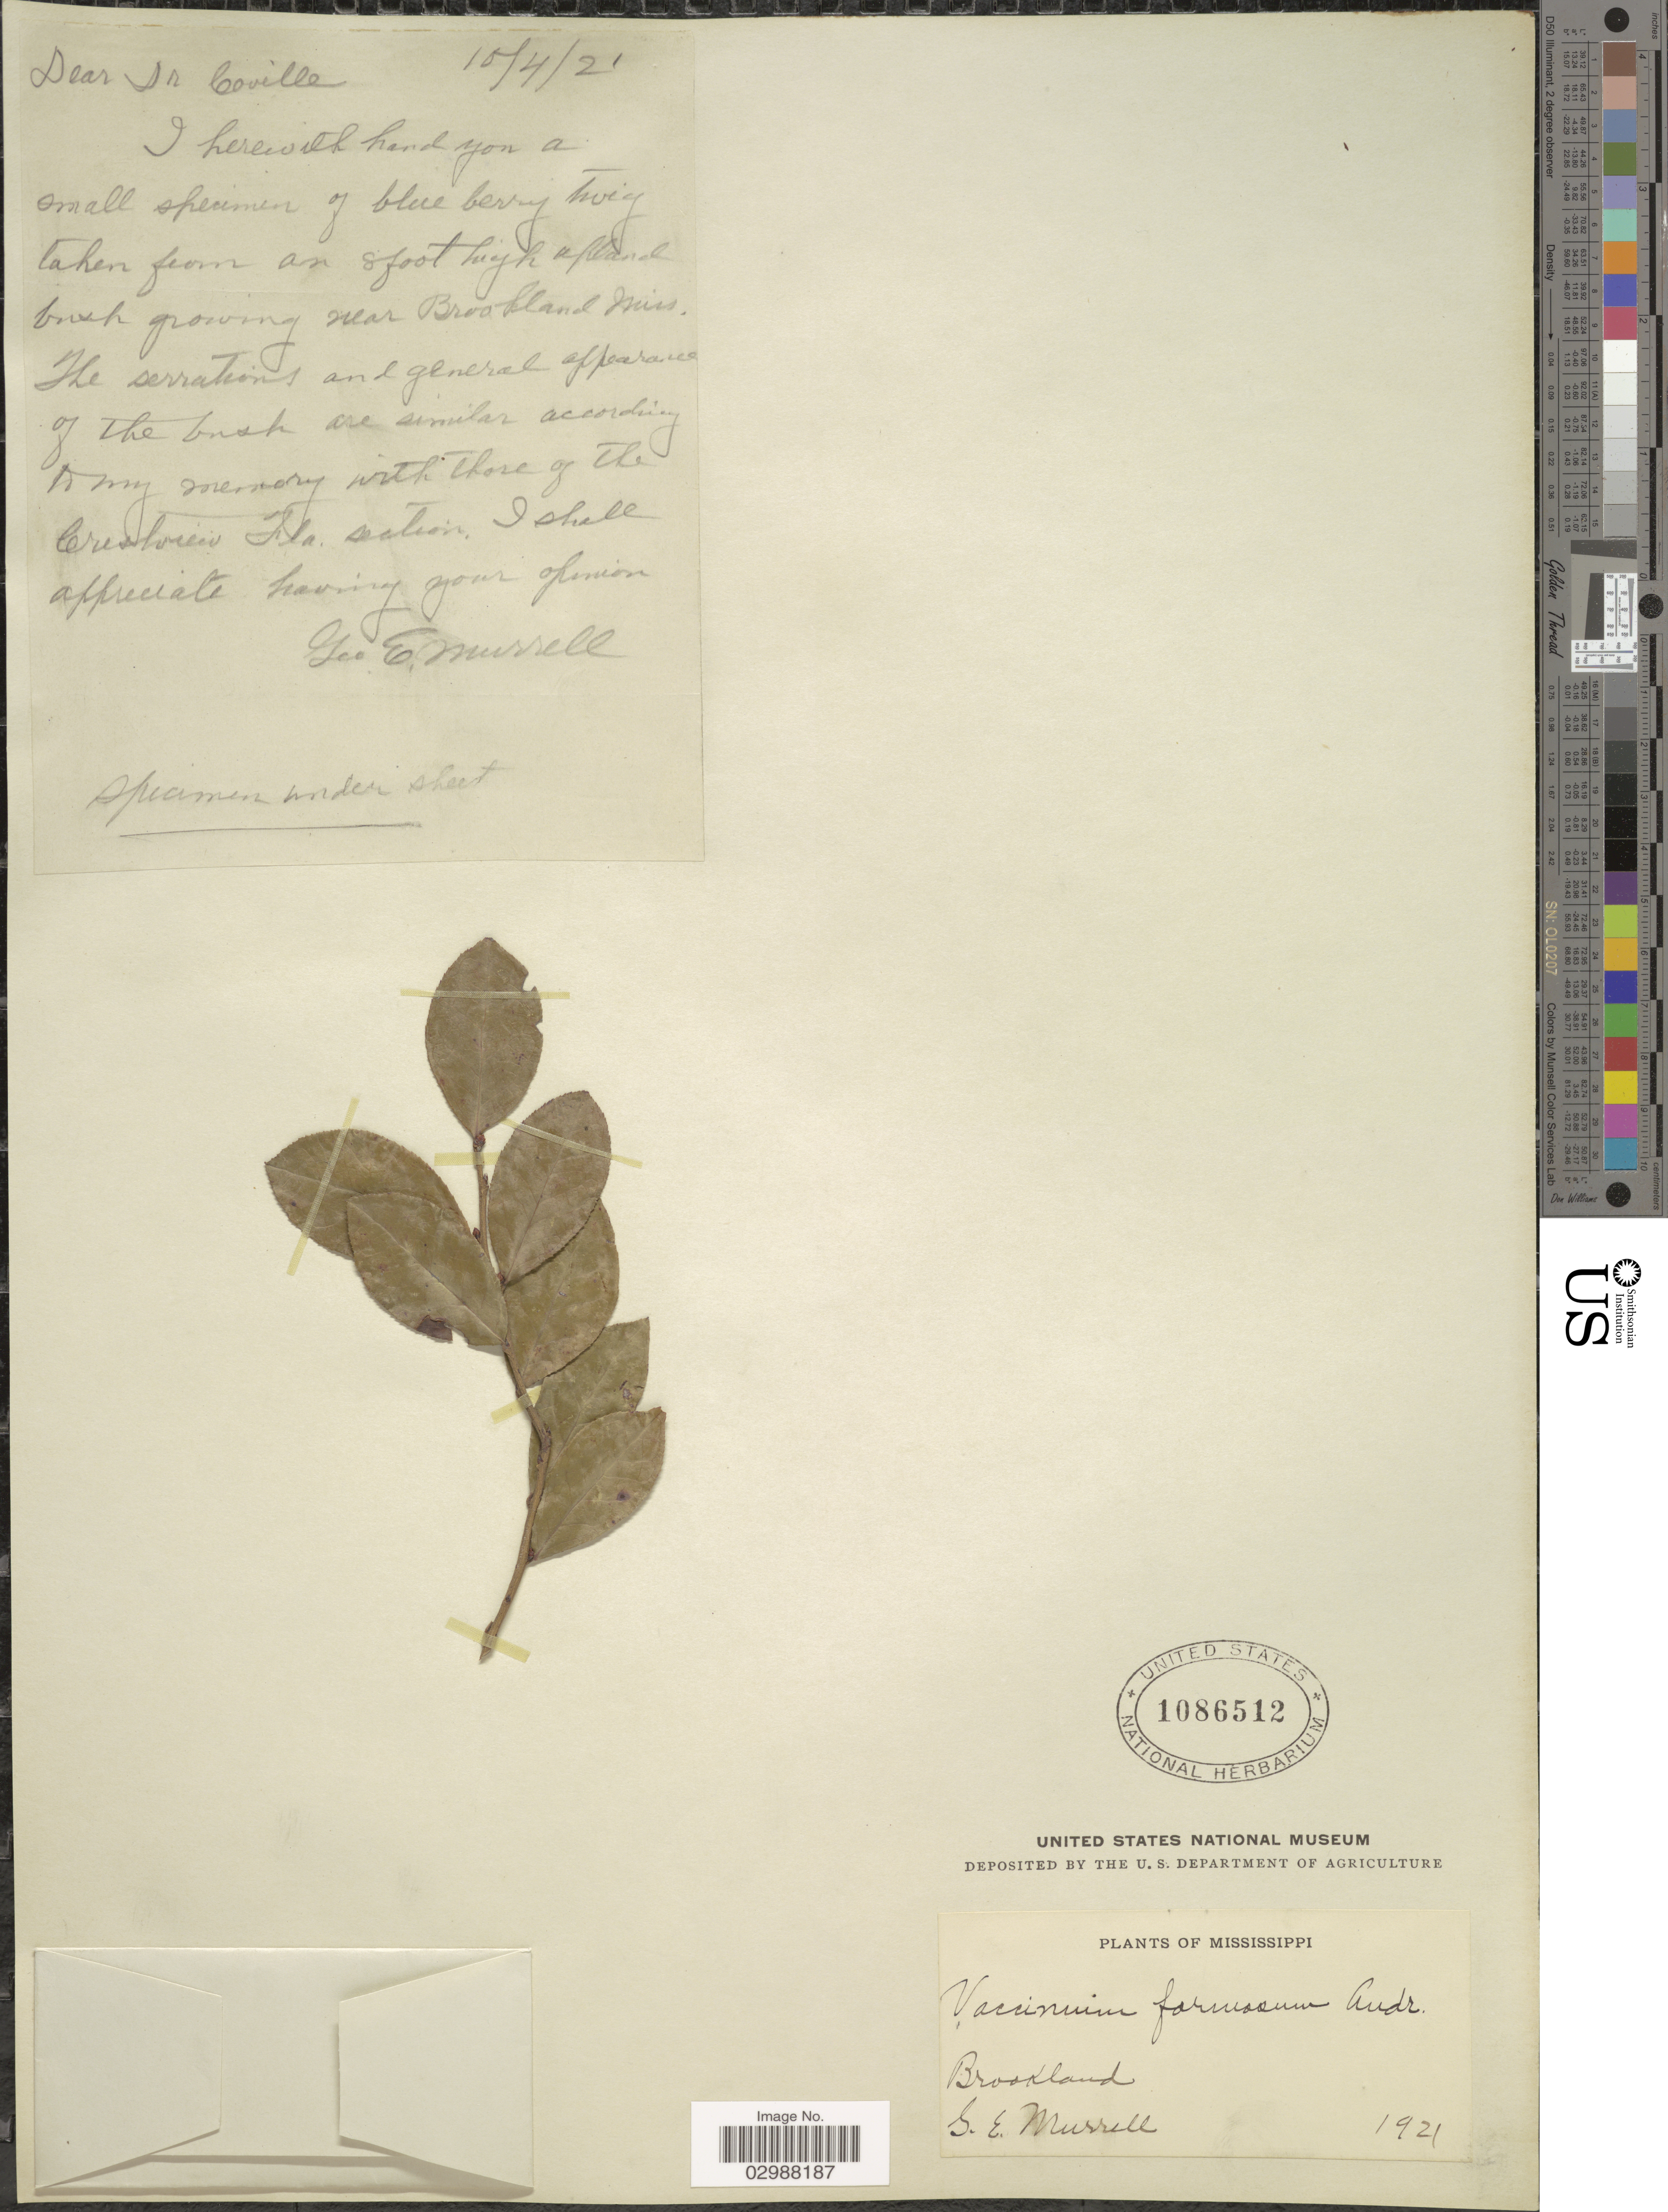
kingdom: Plantae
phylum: Tracheophyta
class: Magnoliopsida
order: Ericales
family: Ericaceae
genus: Vaccinium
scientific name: Vaccinium formosum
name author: Andrews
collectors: G. Murrell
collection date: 1921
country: United States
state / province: Mississippi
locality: Brookland.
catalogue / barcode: US 1086512